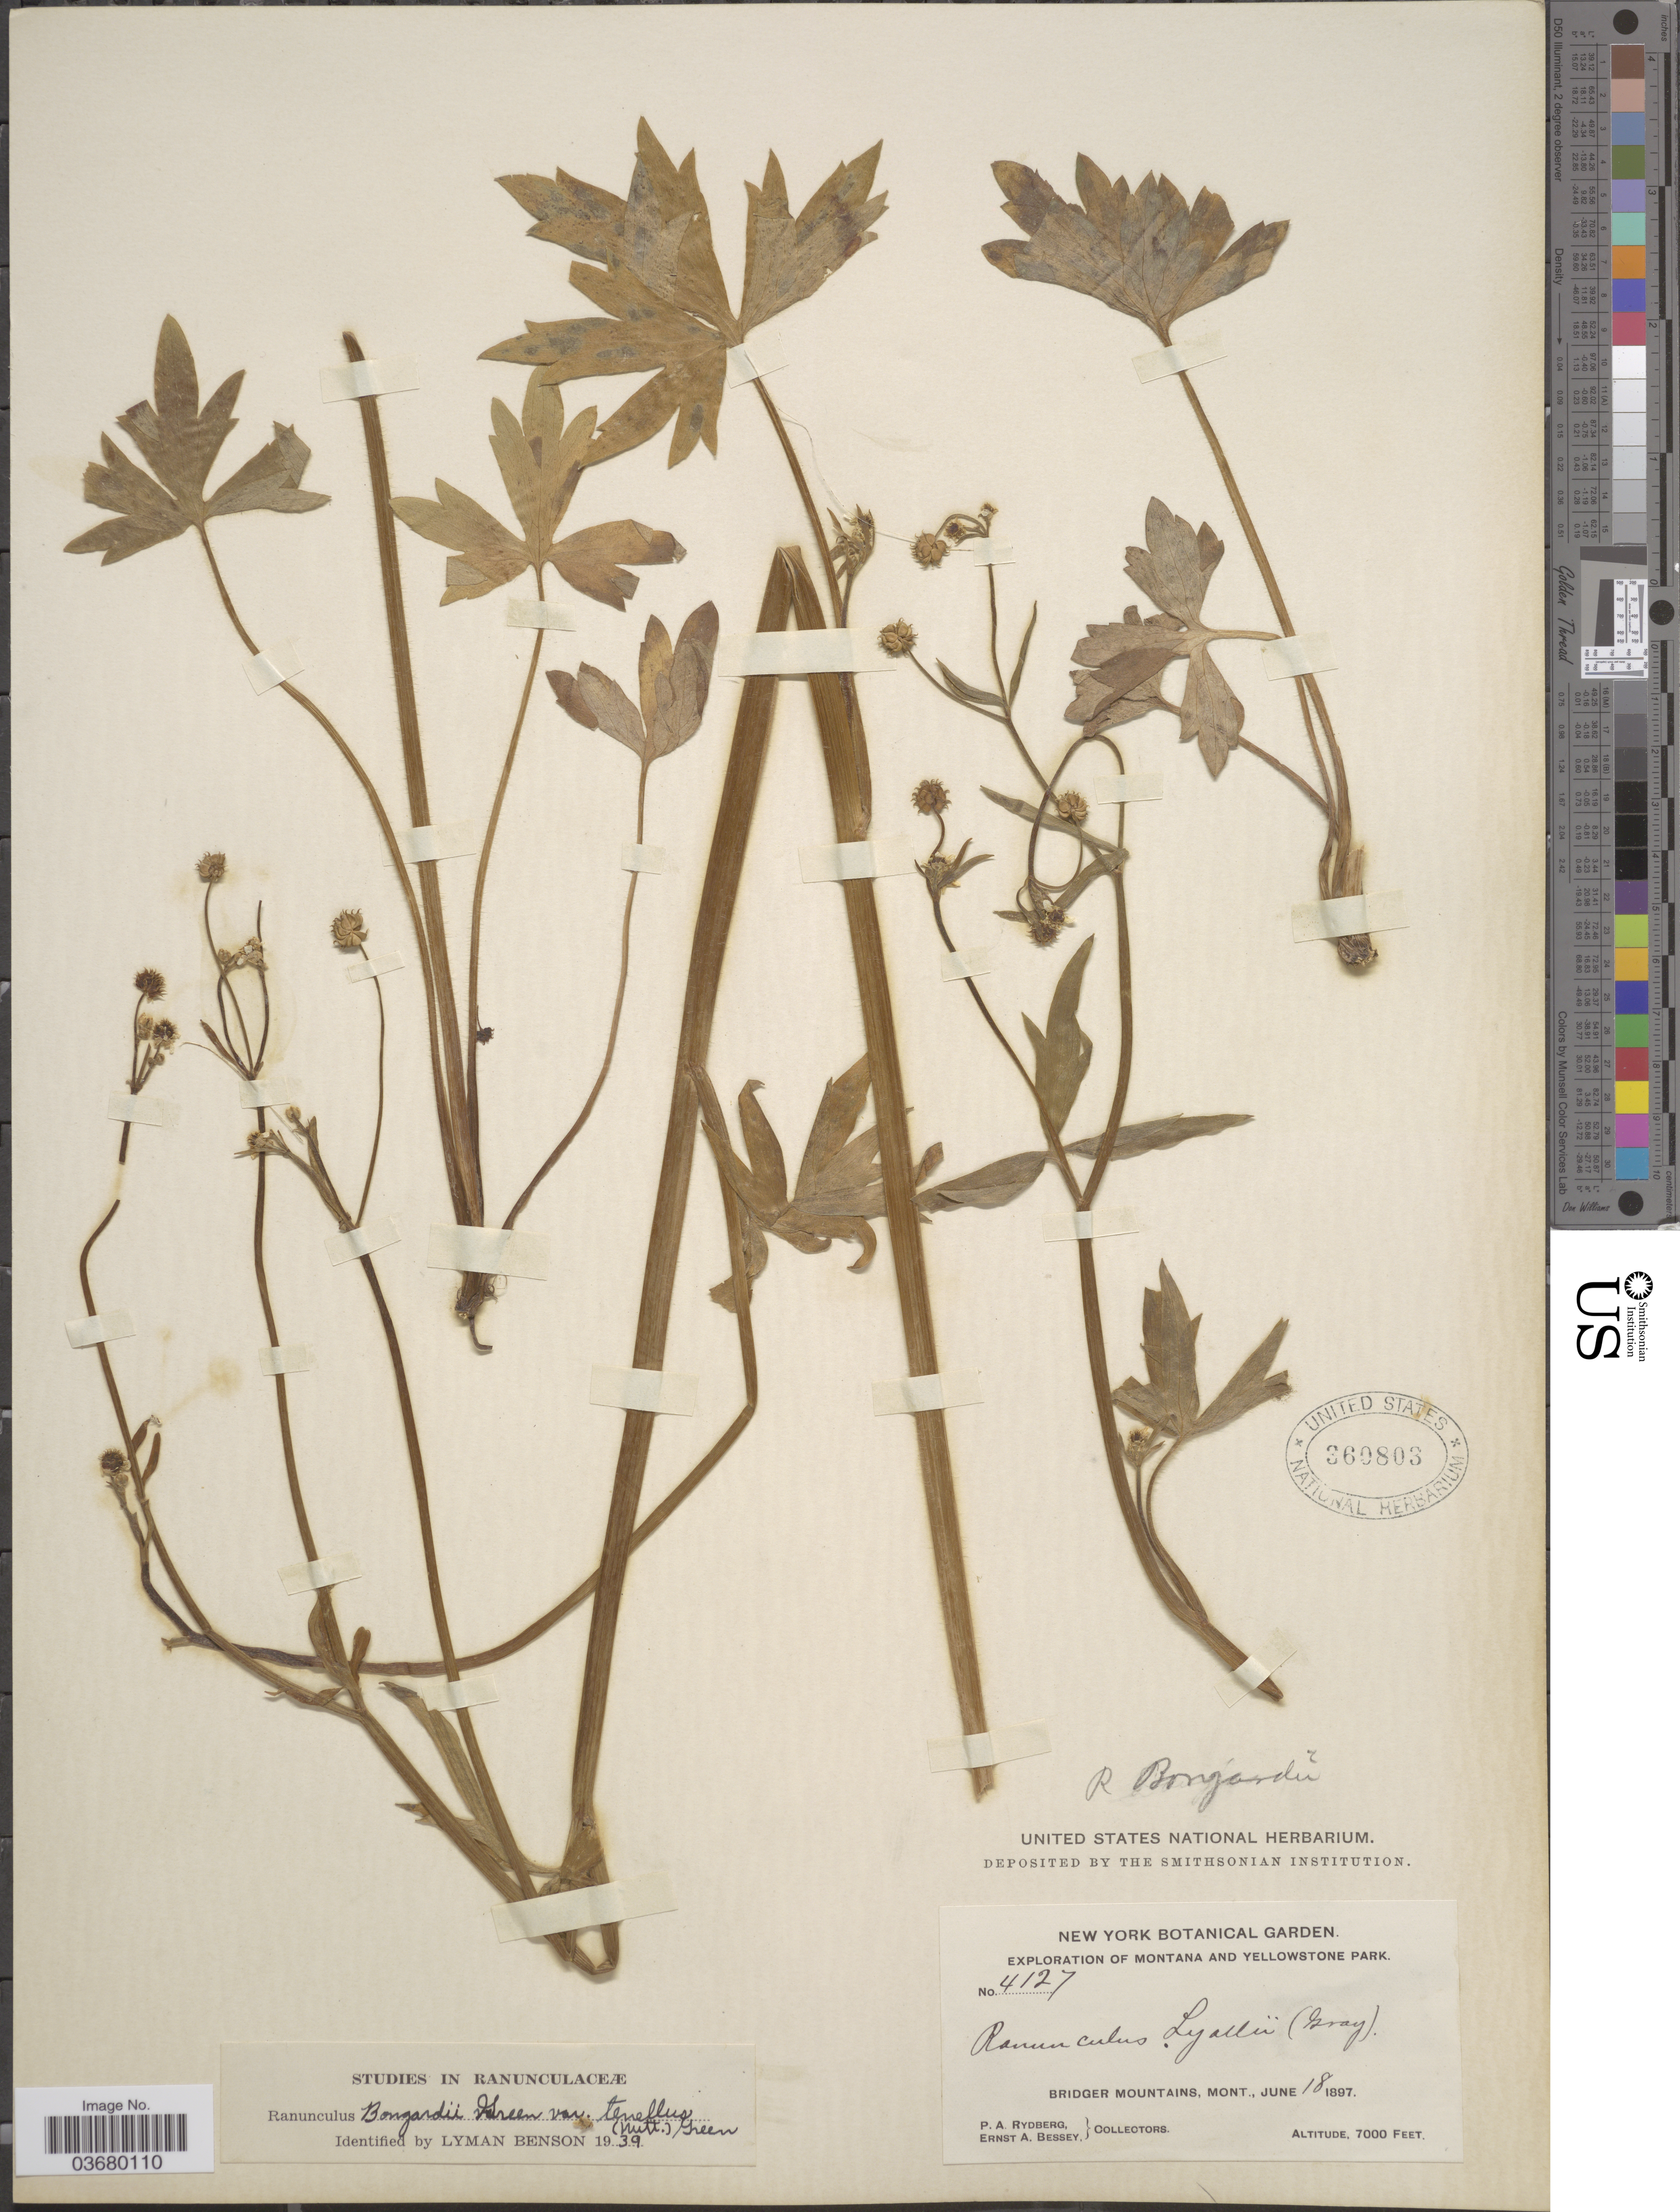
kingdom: Plantae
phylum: Tracheophyta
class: Magnoliopsida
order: Ranunculales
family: Ranunculaceae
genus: Ranunculus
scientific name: Ranunculus bongardii var. tenellus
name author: (A. Gray) Greene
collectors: P. A. Rydberg & E. A. Bessey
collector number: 4127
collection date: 1897-06-18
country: United States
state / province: Montana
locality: Bridger Mountains.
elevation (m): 2134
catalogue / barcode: US 360803